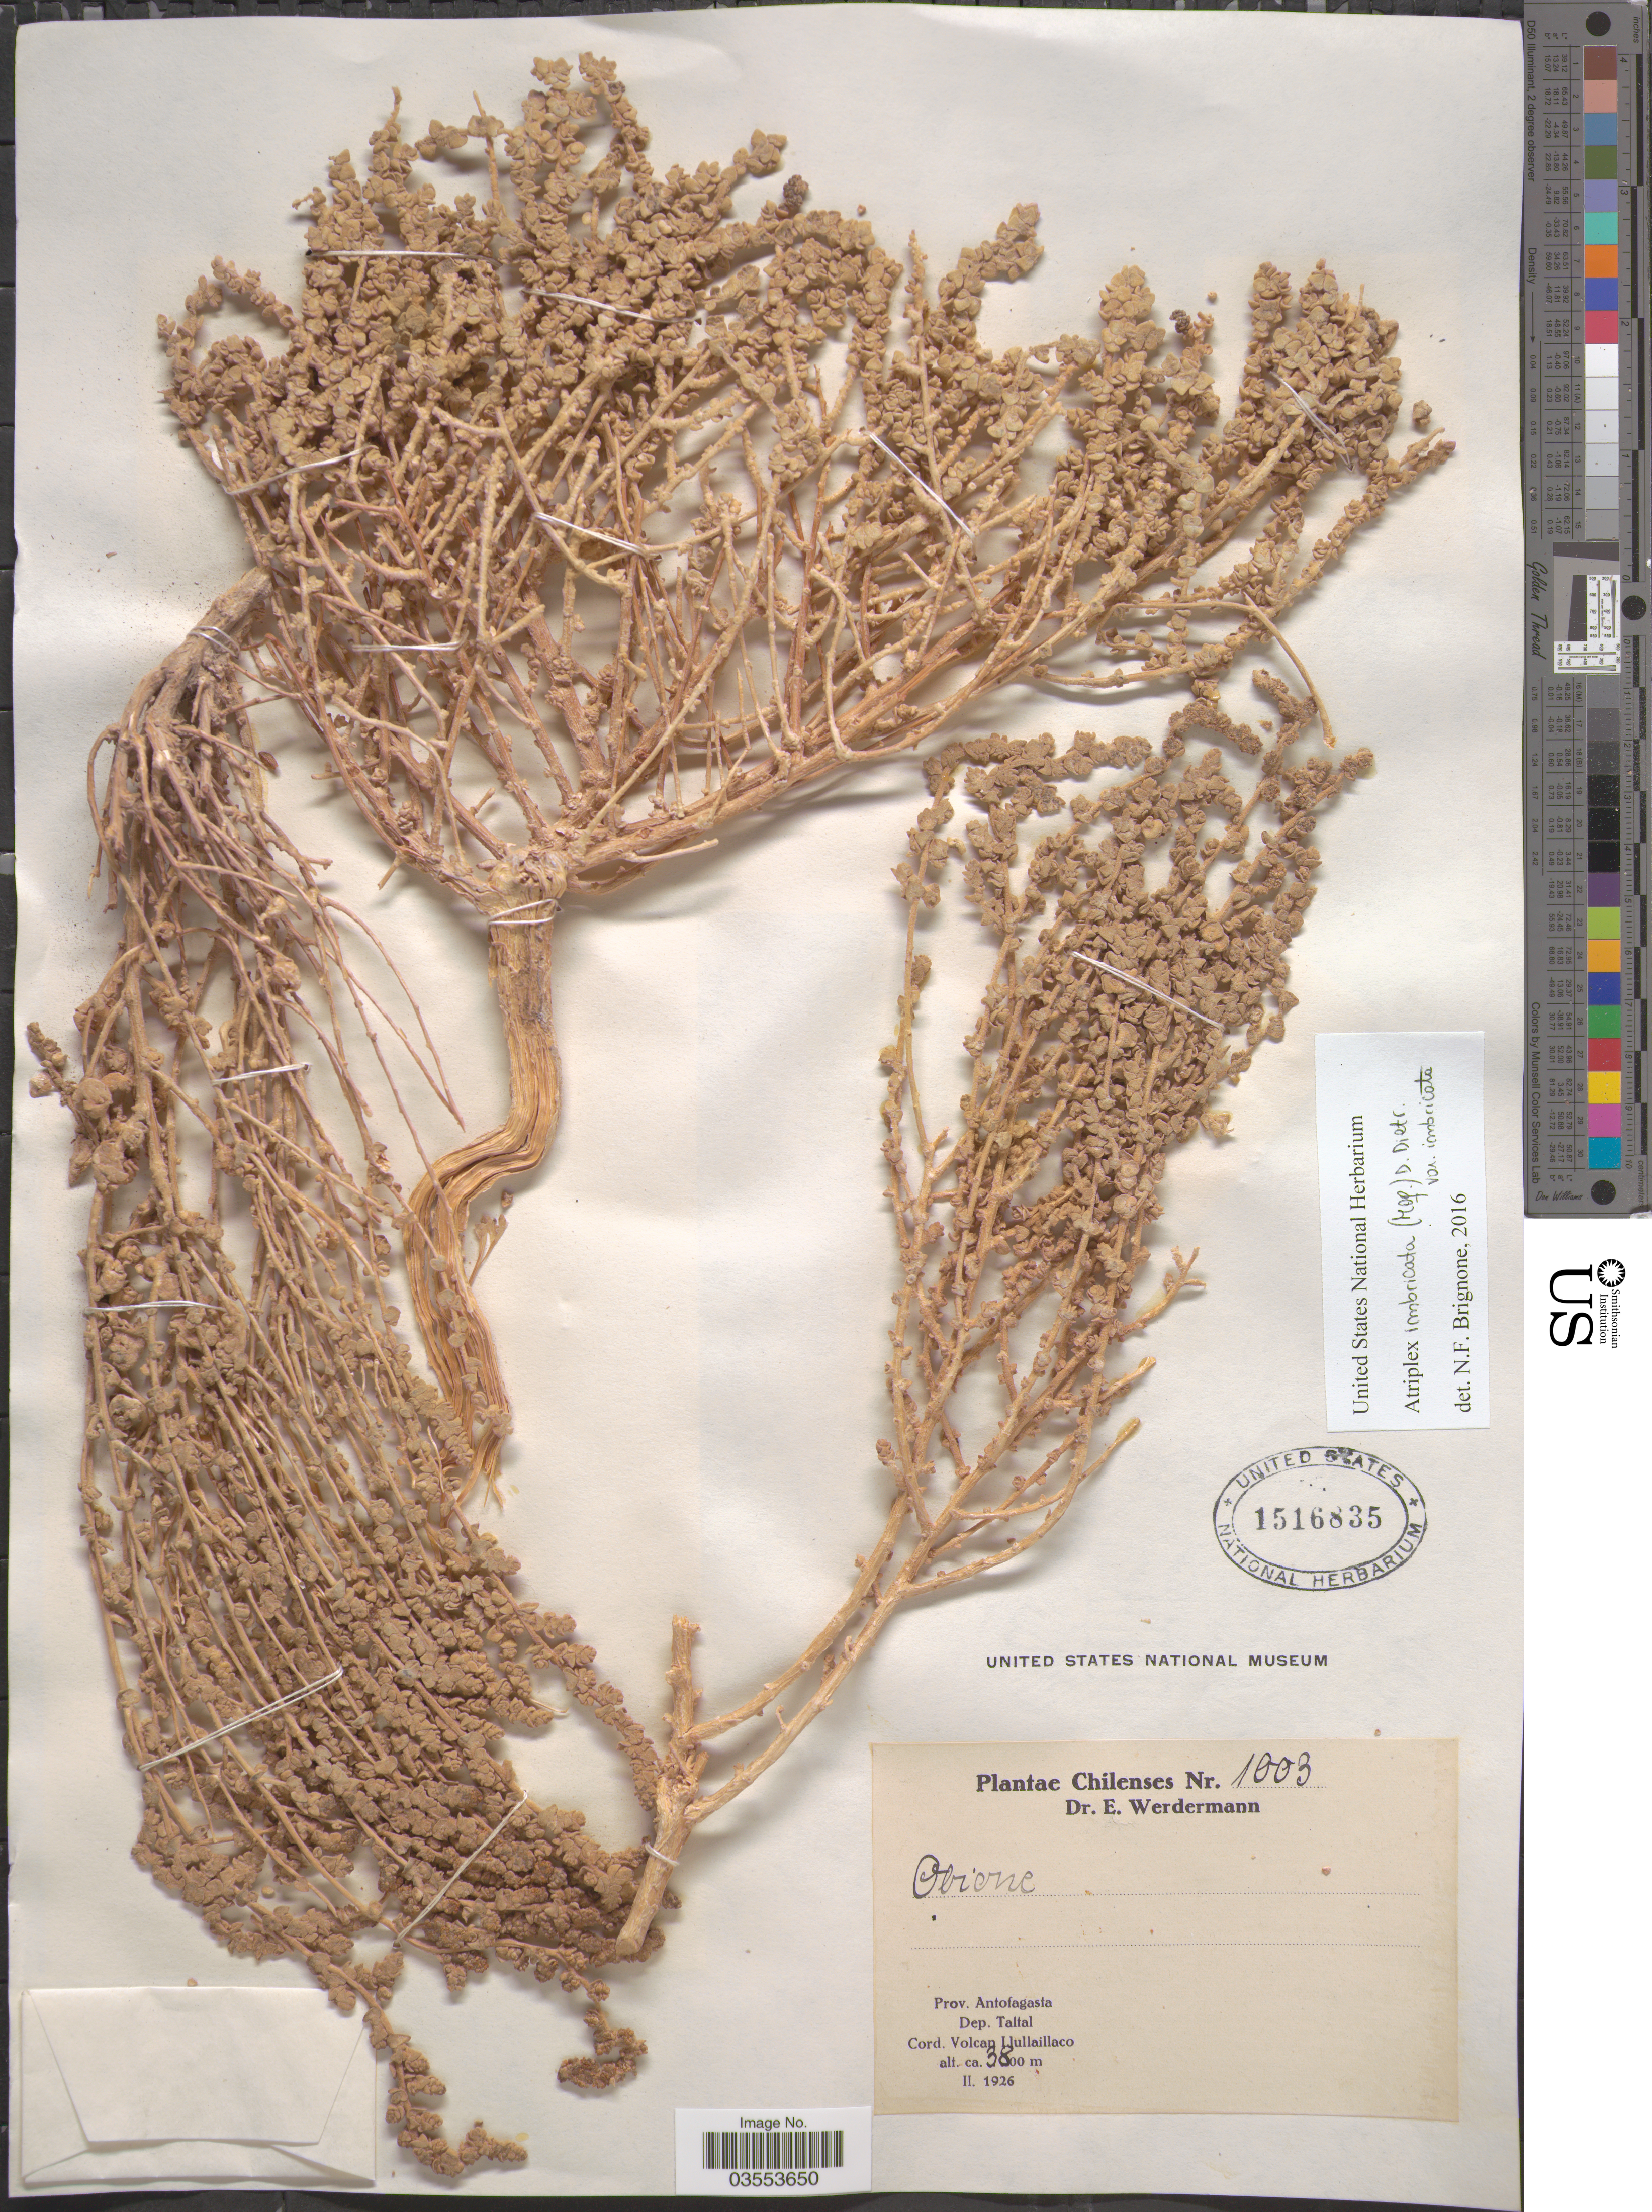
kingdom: Plantae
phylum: Tracheophyta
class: Magnoliopsida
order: Caryophyllales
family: Amaranthaceae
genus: Atriplex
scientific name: Atriplex sp.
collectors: E. Werdermann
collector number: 1003*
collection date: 1926-02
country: Chile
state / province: Antofagasta (II)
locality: Prov. Antofagasta. Dep. Taltal. Cord. Volcan Llullaillaco.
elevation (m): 3800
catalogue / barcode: US 1516835